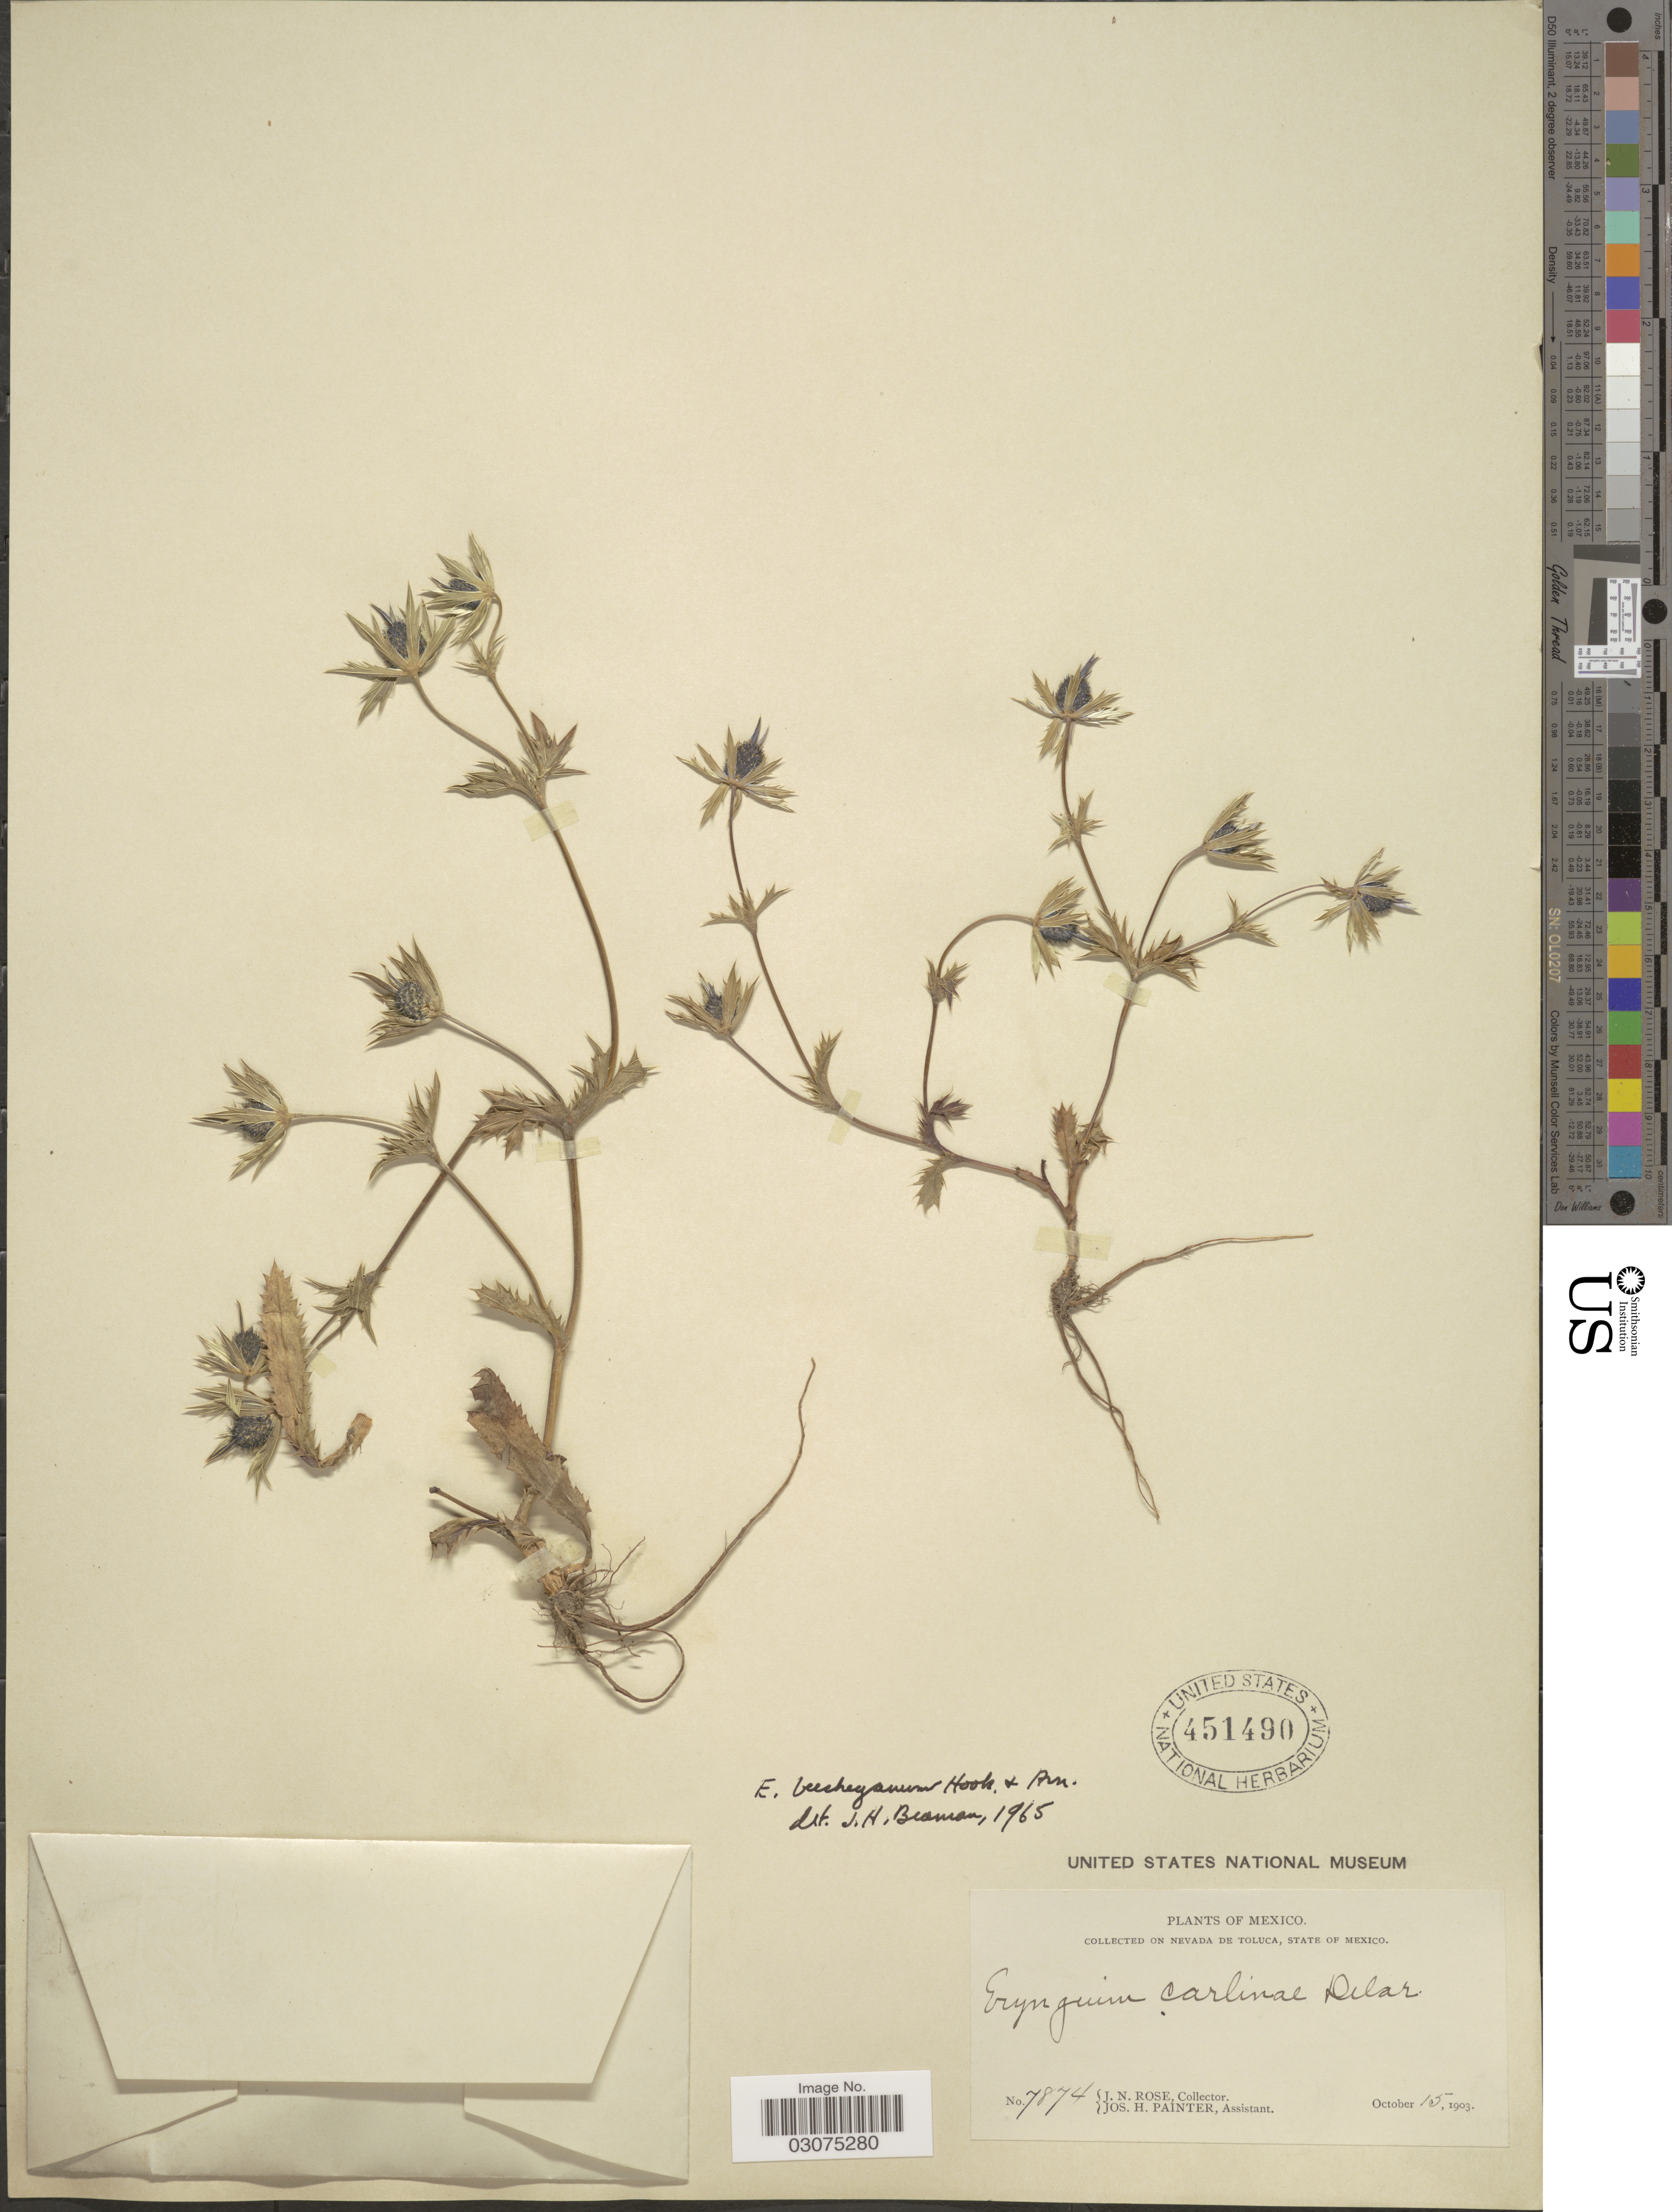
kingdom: Plantae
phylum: Tracheophyta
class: Magnoliopsida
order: Apiales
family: Apiaceae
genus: Eryngium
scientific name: Eryngium beecheyanum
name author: Hook. f. & Arn.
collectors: J. N. Rose & J. H. Painter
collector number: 7874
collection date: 1903-10-15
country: Mexico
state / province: México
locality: Nevada de Toluca.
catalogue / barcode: US 451490